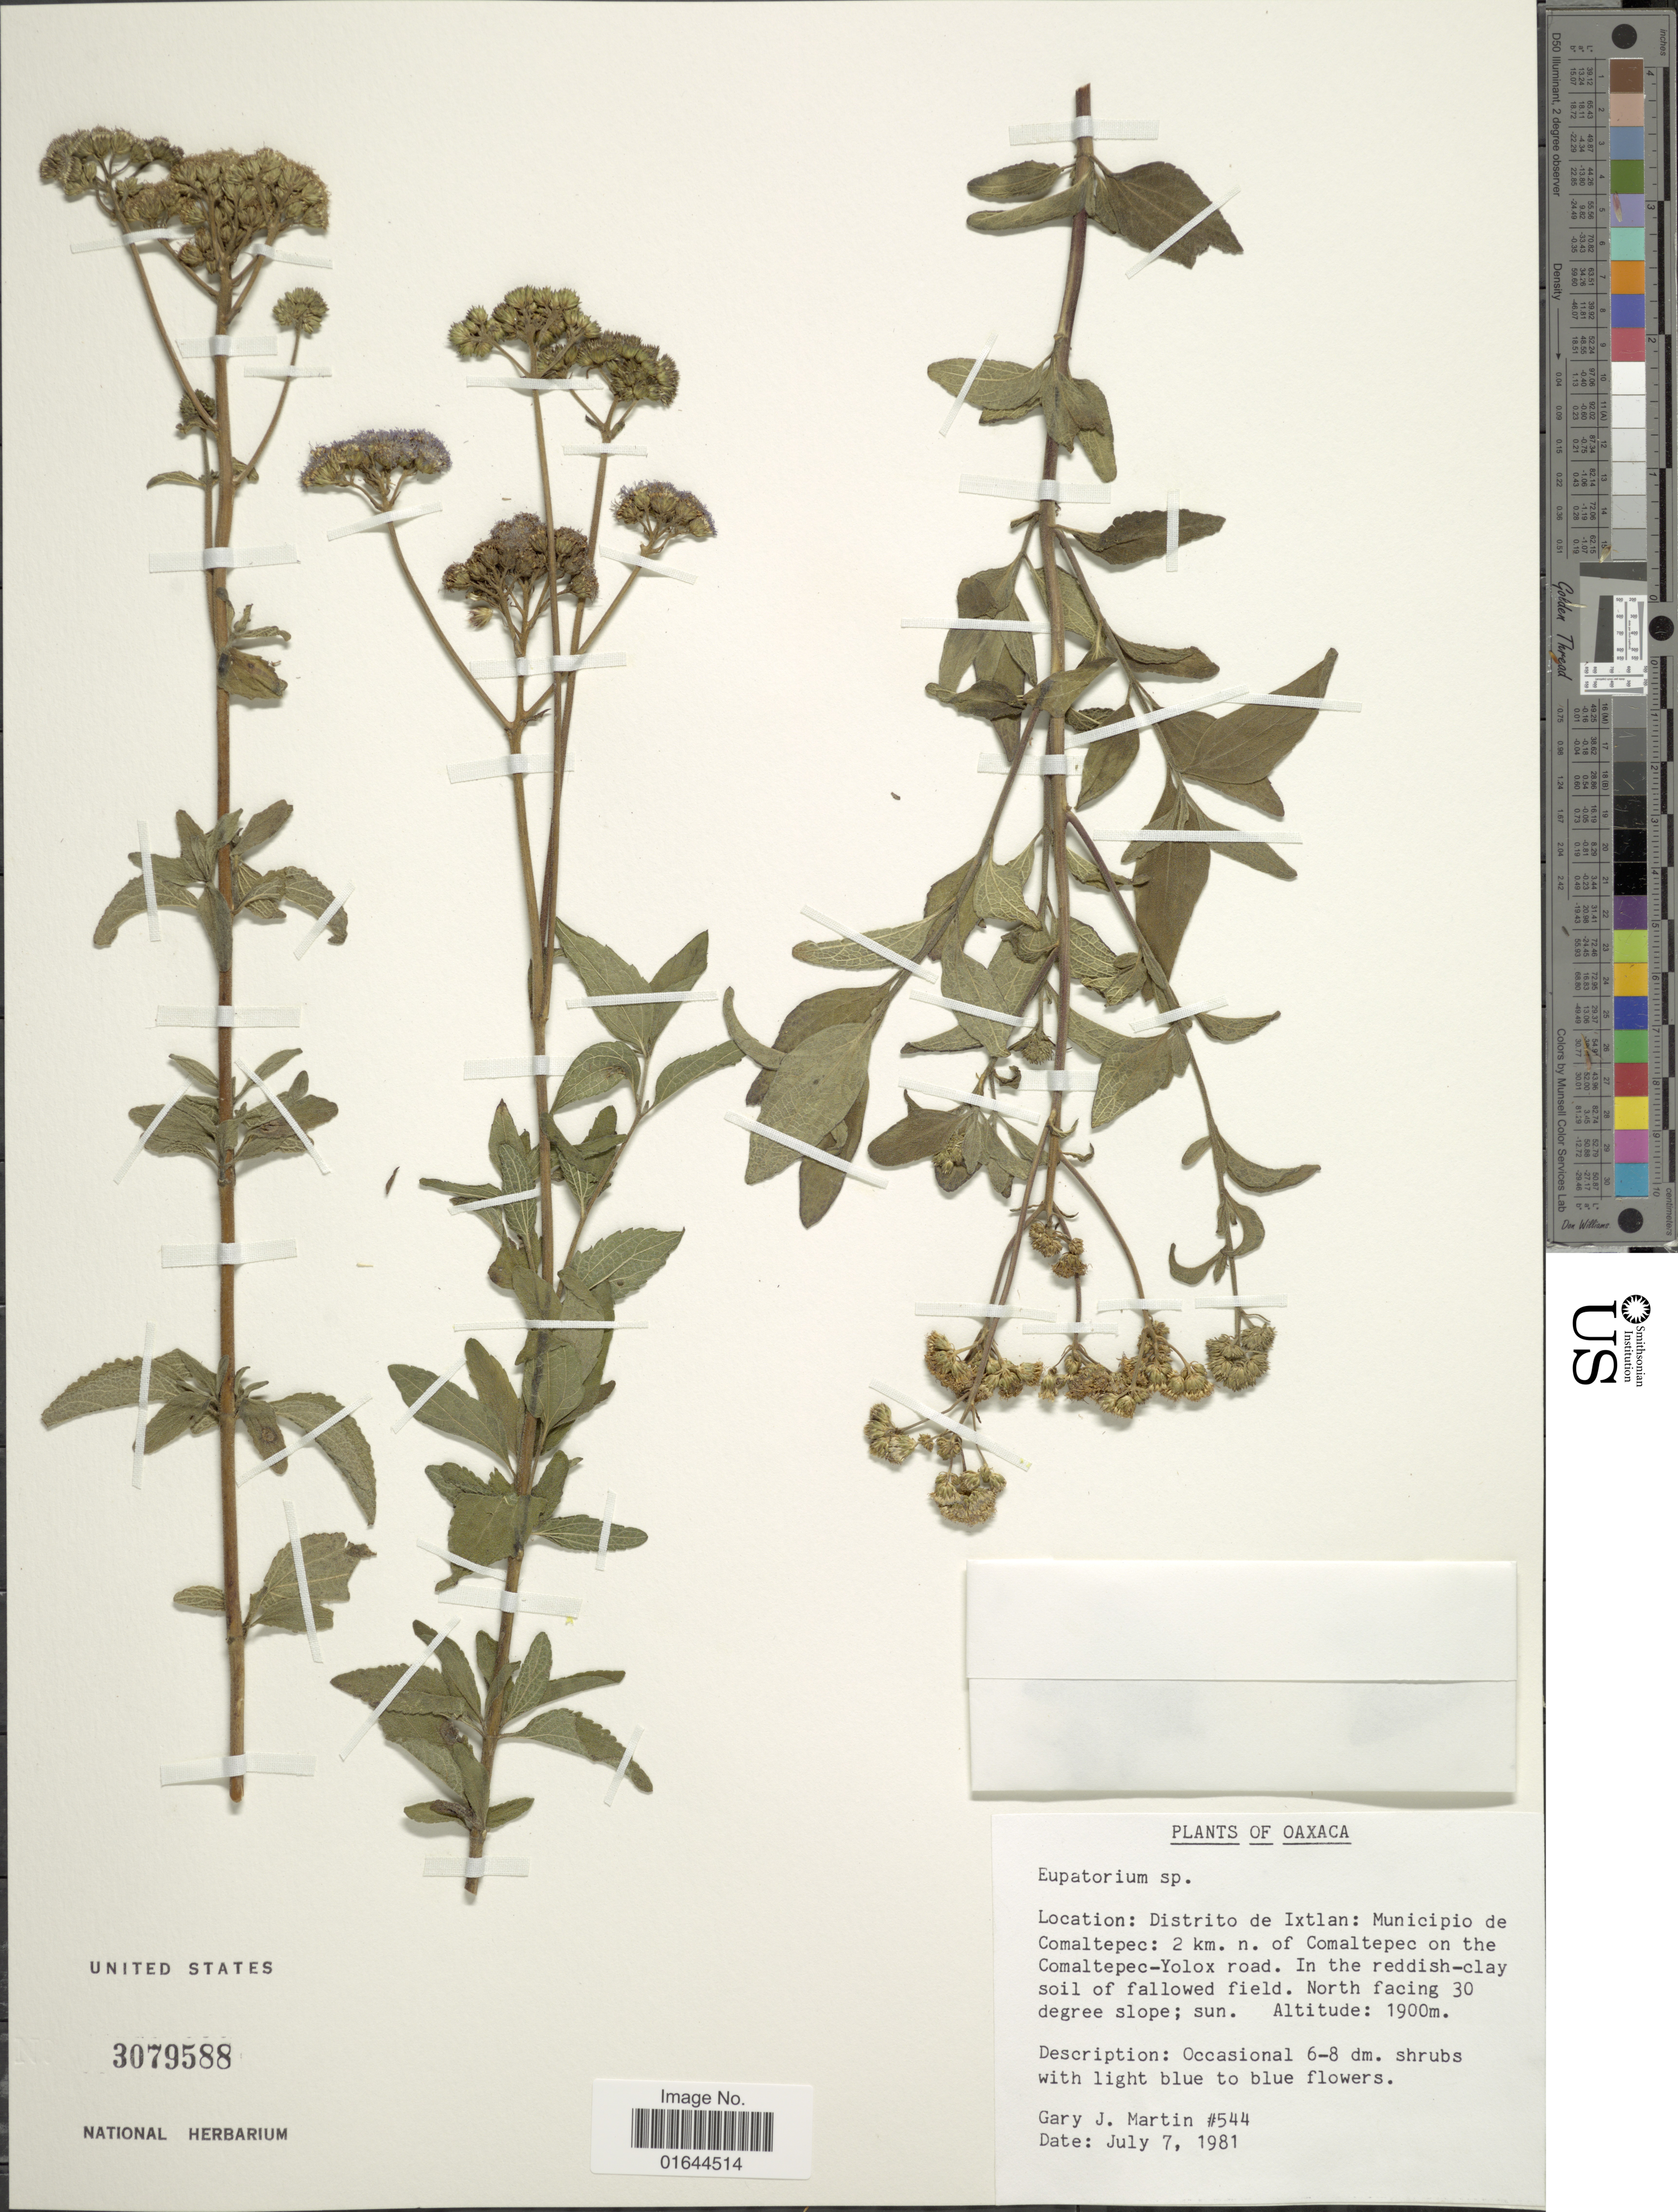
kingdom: Plantae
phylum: Tracheophyta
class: Magnoliopsida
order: Asterales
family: Asteraceae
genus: Ageratum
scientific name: Ageratum corymbosum f. corymbosum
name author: Zuccagni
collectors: G. J. Martin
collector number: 544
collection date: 1981-07-07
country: Mexico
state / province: Oaxaca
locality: Oaxaca. Distrito de Ixtlan: Municipio de Comaltepec: 2 km. n. of Comaltepec on the Comaltepec-Yolox road.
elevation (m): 1900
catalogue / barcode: US 3079588